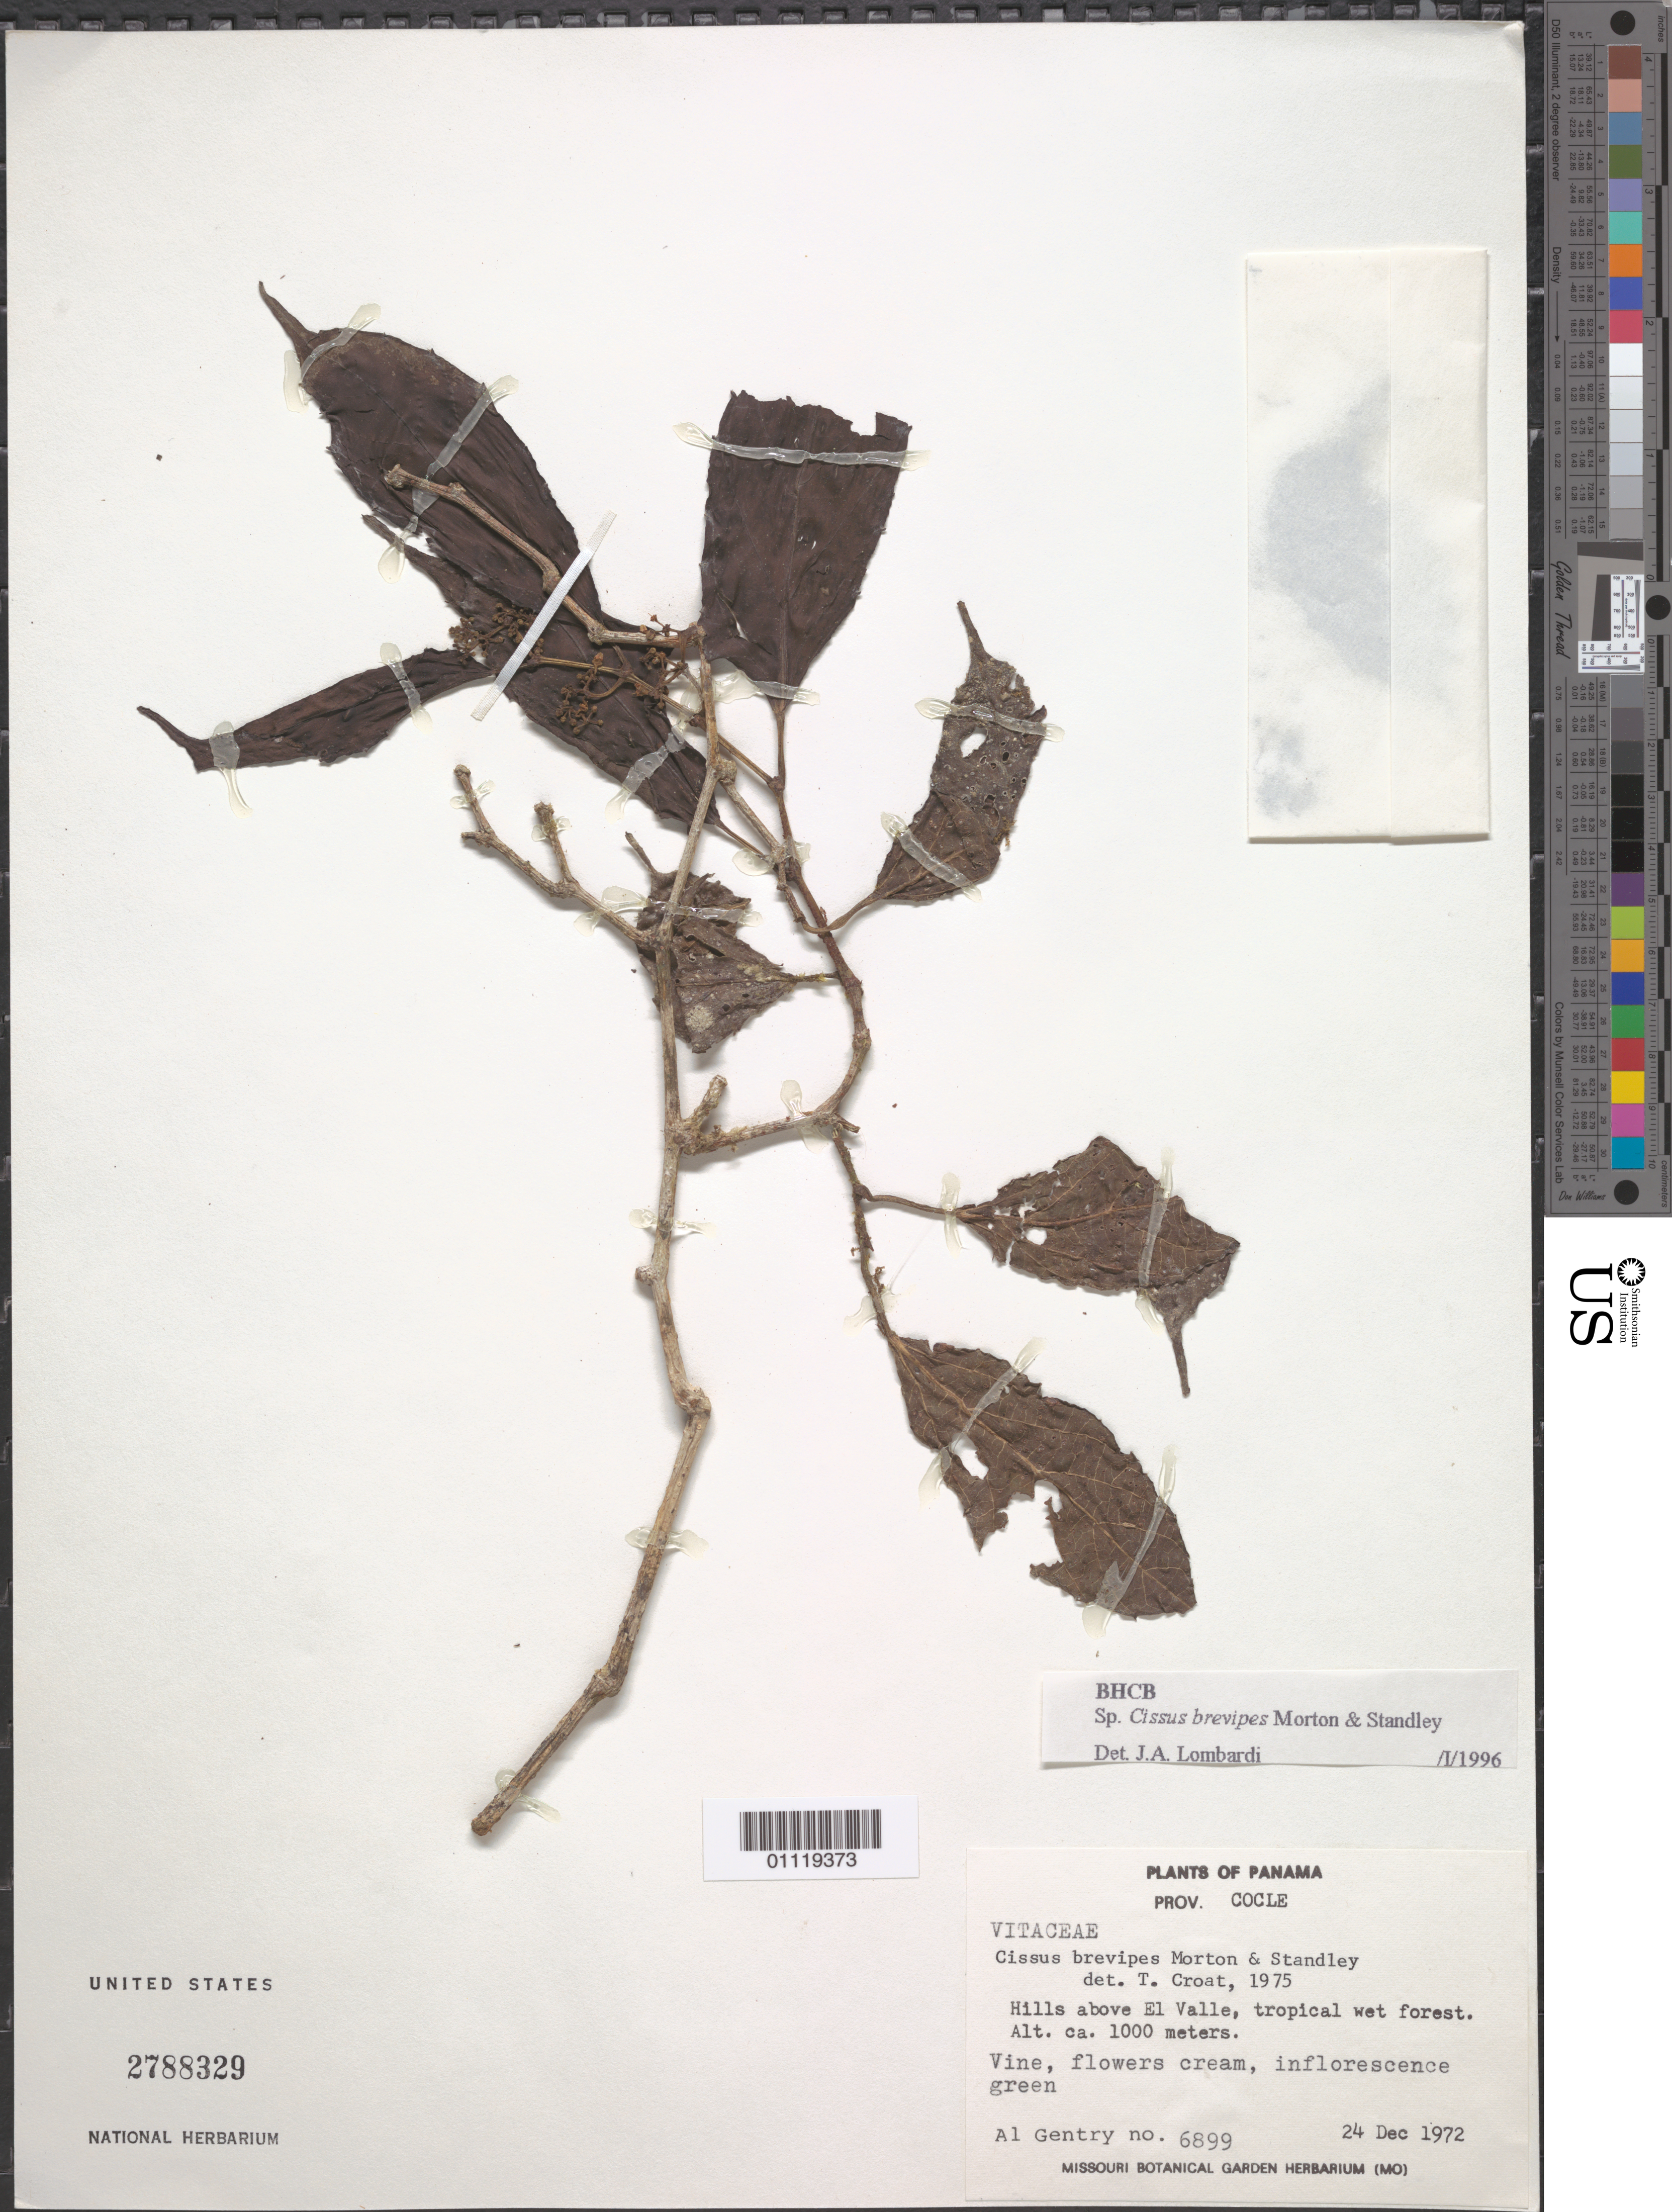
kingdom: Plantae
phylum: Tracheophyta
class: Magnoliopsida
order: Vitales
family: Vitaceae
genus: Cissus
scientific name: Cissus brevipes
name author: C.V. Morton & Standl.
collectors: A. H. Gentry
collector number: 6899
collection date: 1972-12-24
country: Panama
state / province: Coclé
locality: Above El Valle.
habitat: Tropical wet forest on hills. Vine.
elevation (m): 1000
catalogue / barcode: US 2788329